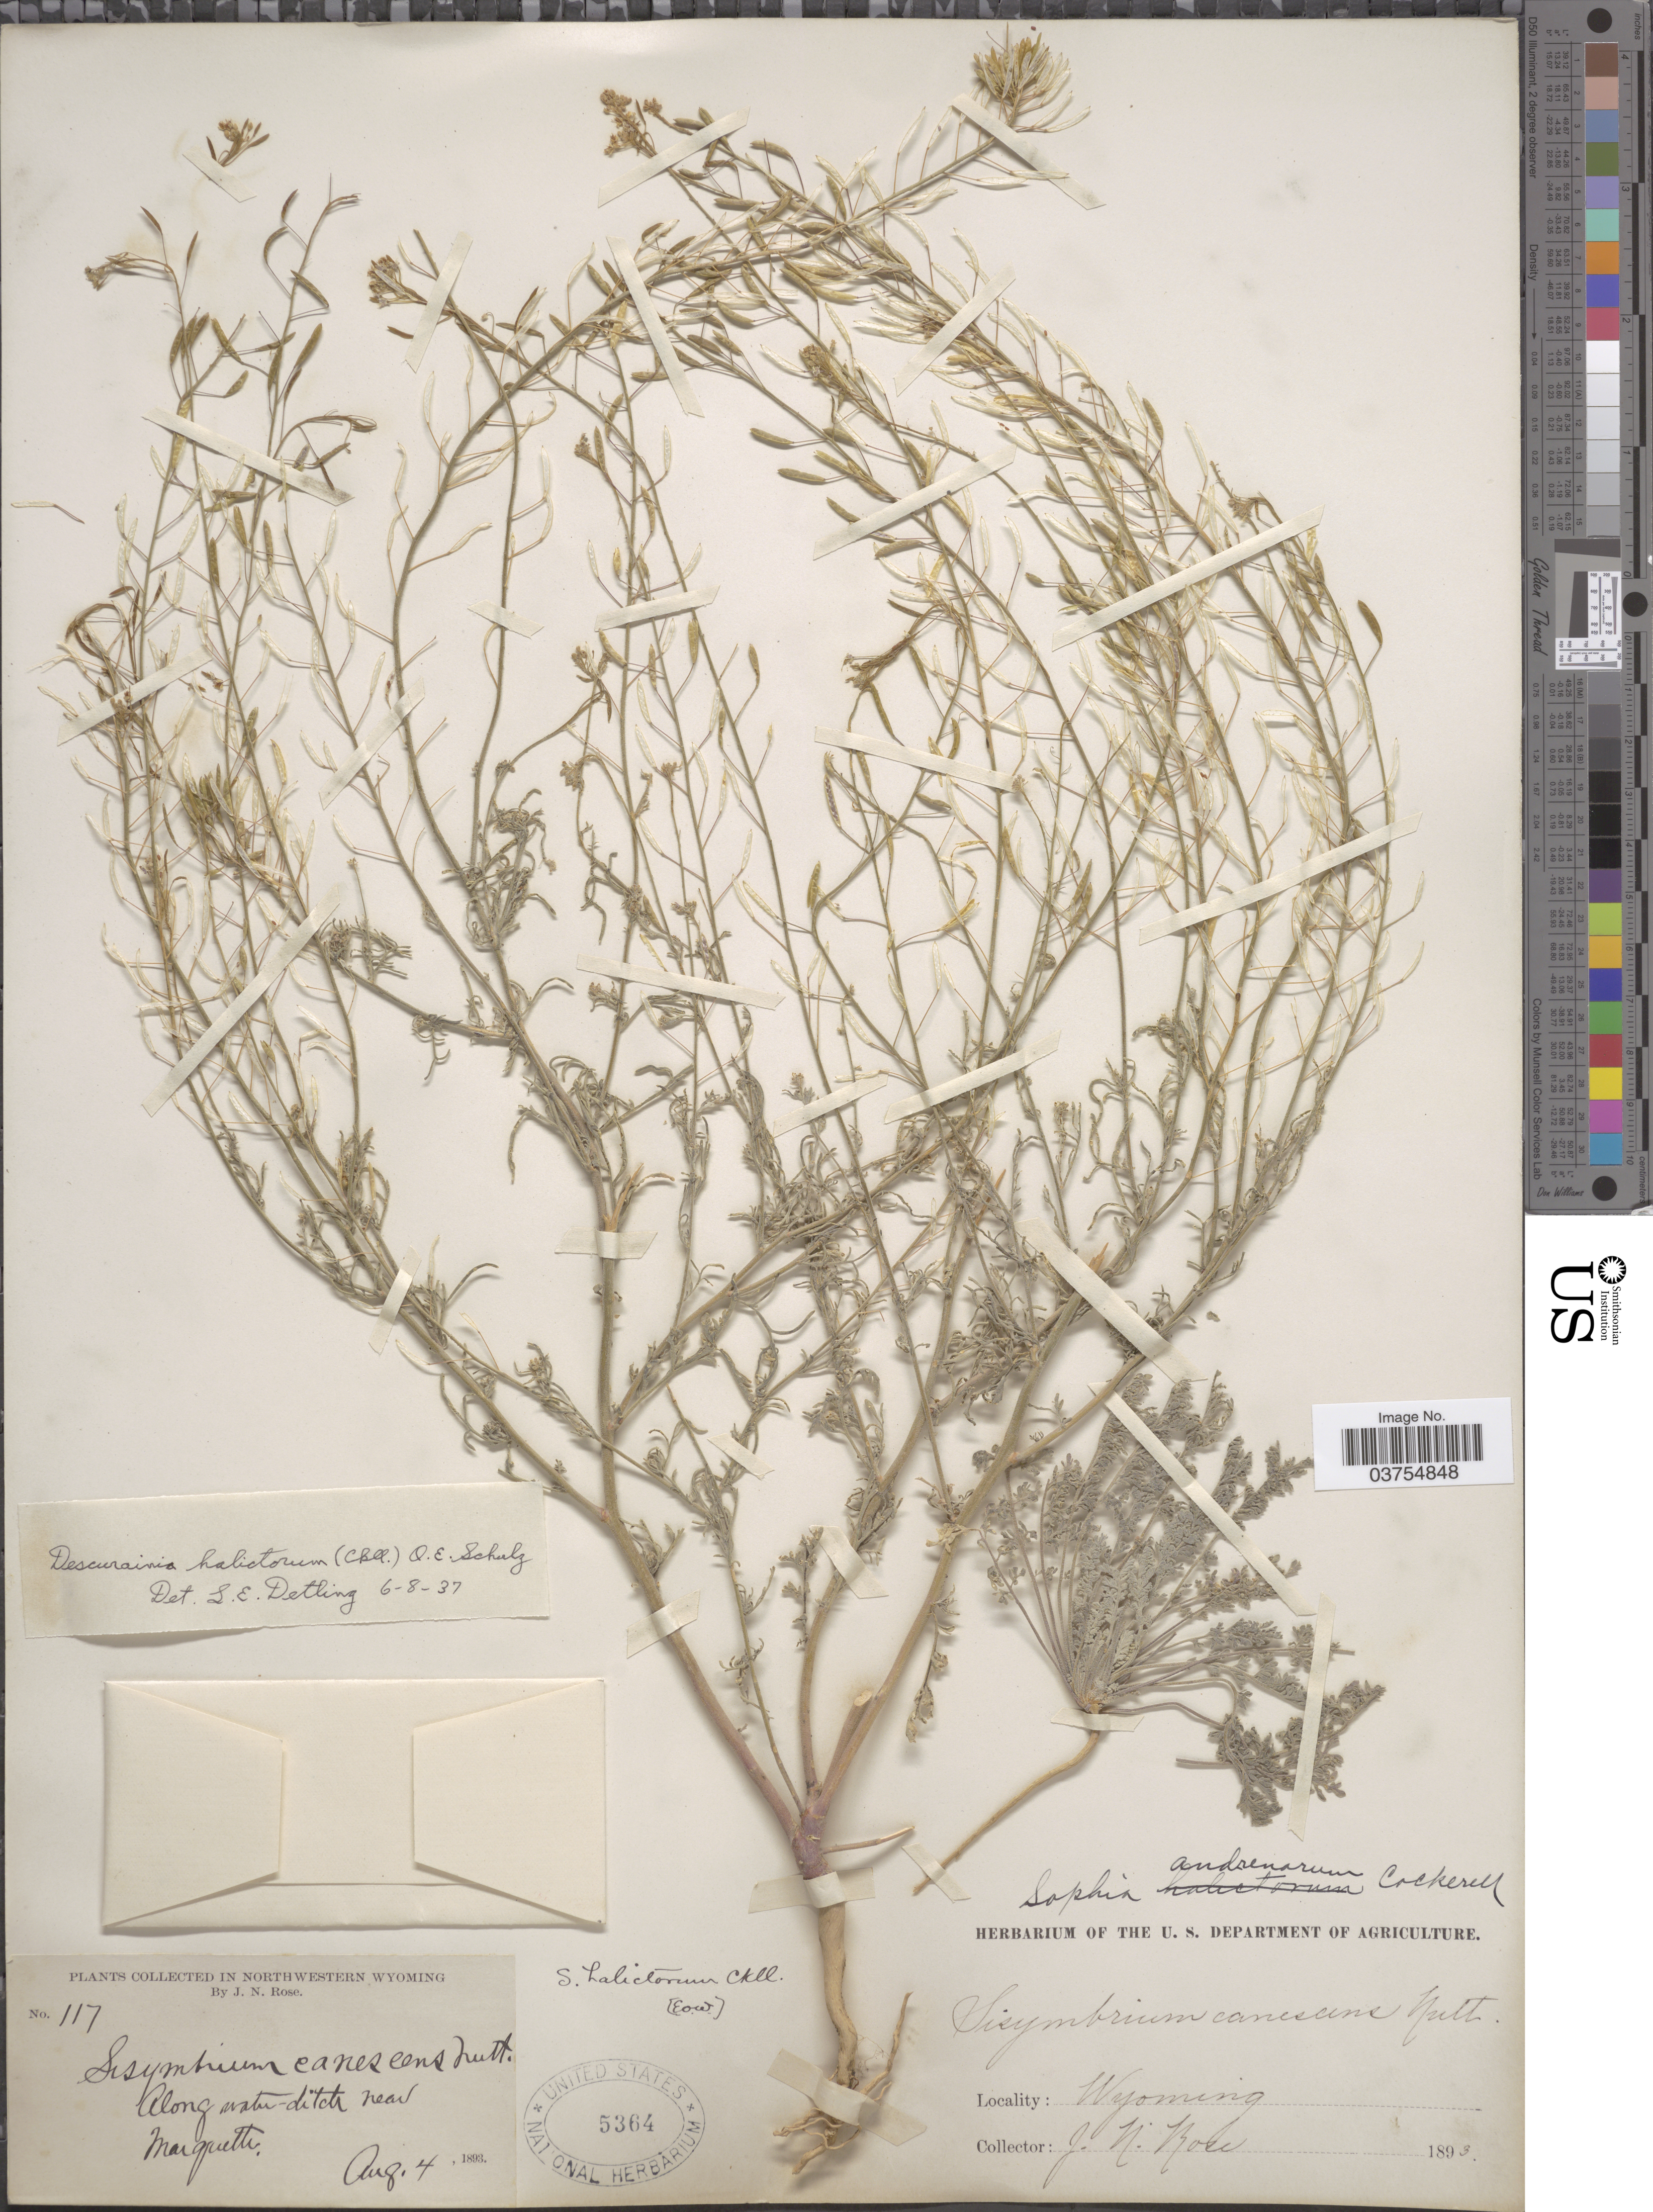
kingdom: Plantae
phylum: Tracheophyta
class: Magnoliopsida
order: Brassicales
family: Brassicaceae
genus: Descurainia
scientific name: Descurainia pinnata subsp. halictorum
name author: (Cockerell) Detling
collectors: J. N. Rose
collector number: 117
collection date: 1893-08-04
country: United States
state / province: Wyoming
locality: Northwestern Wyoming. Along water-ditch near Marquette.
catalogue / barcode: US 5364